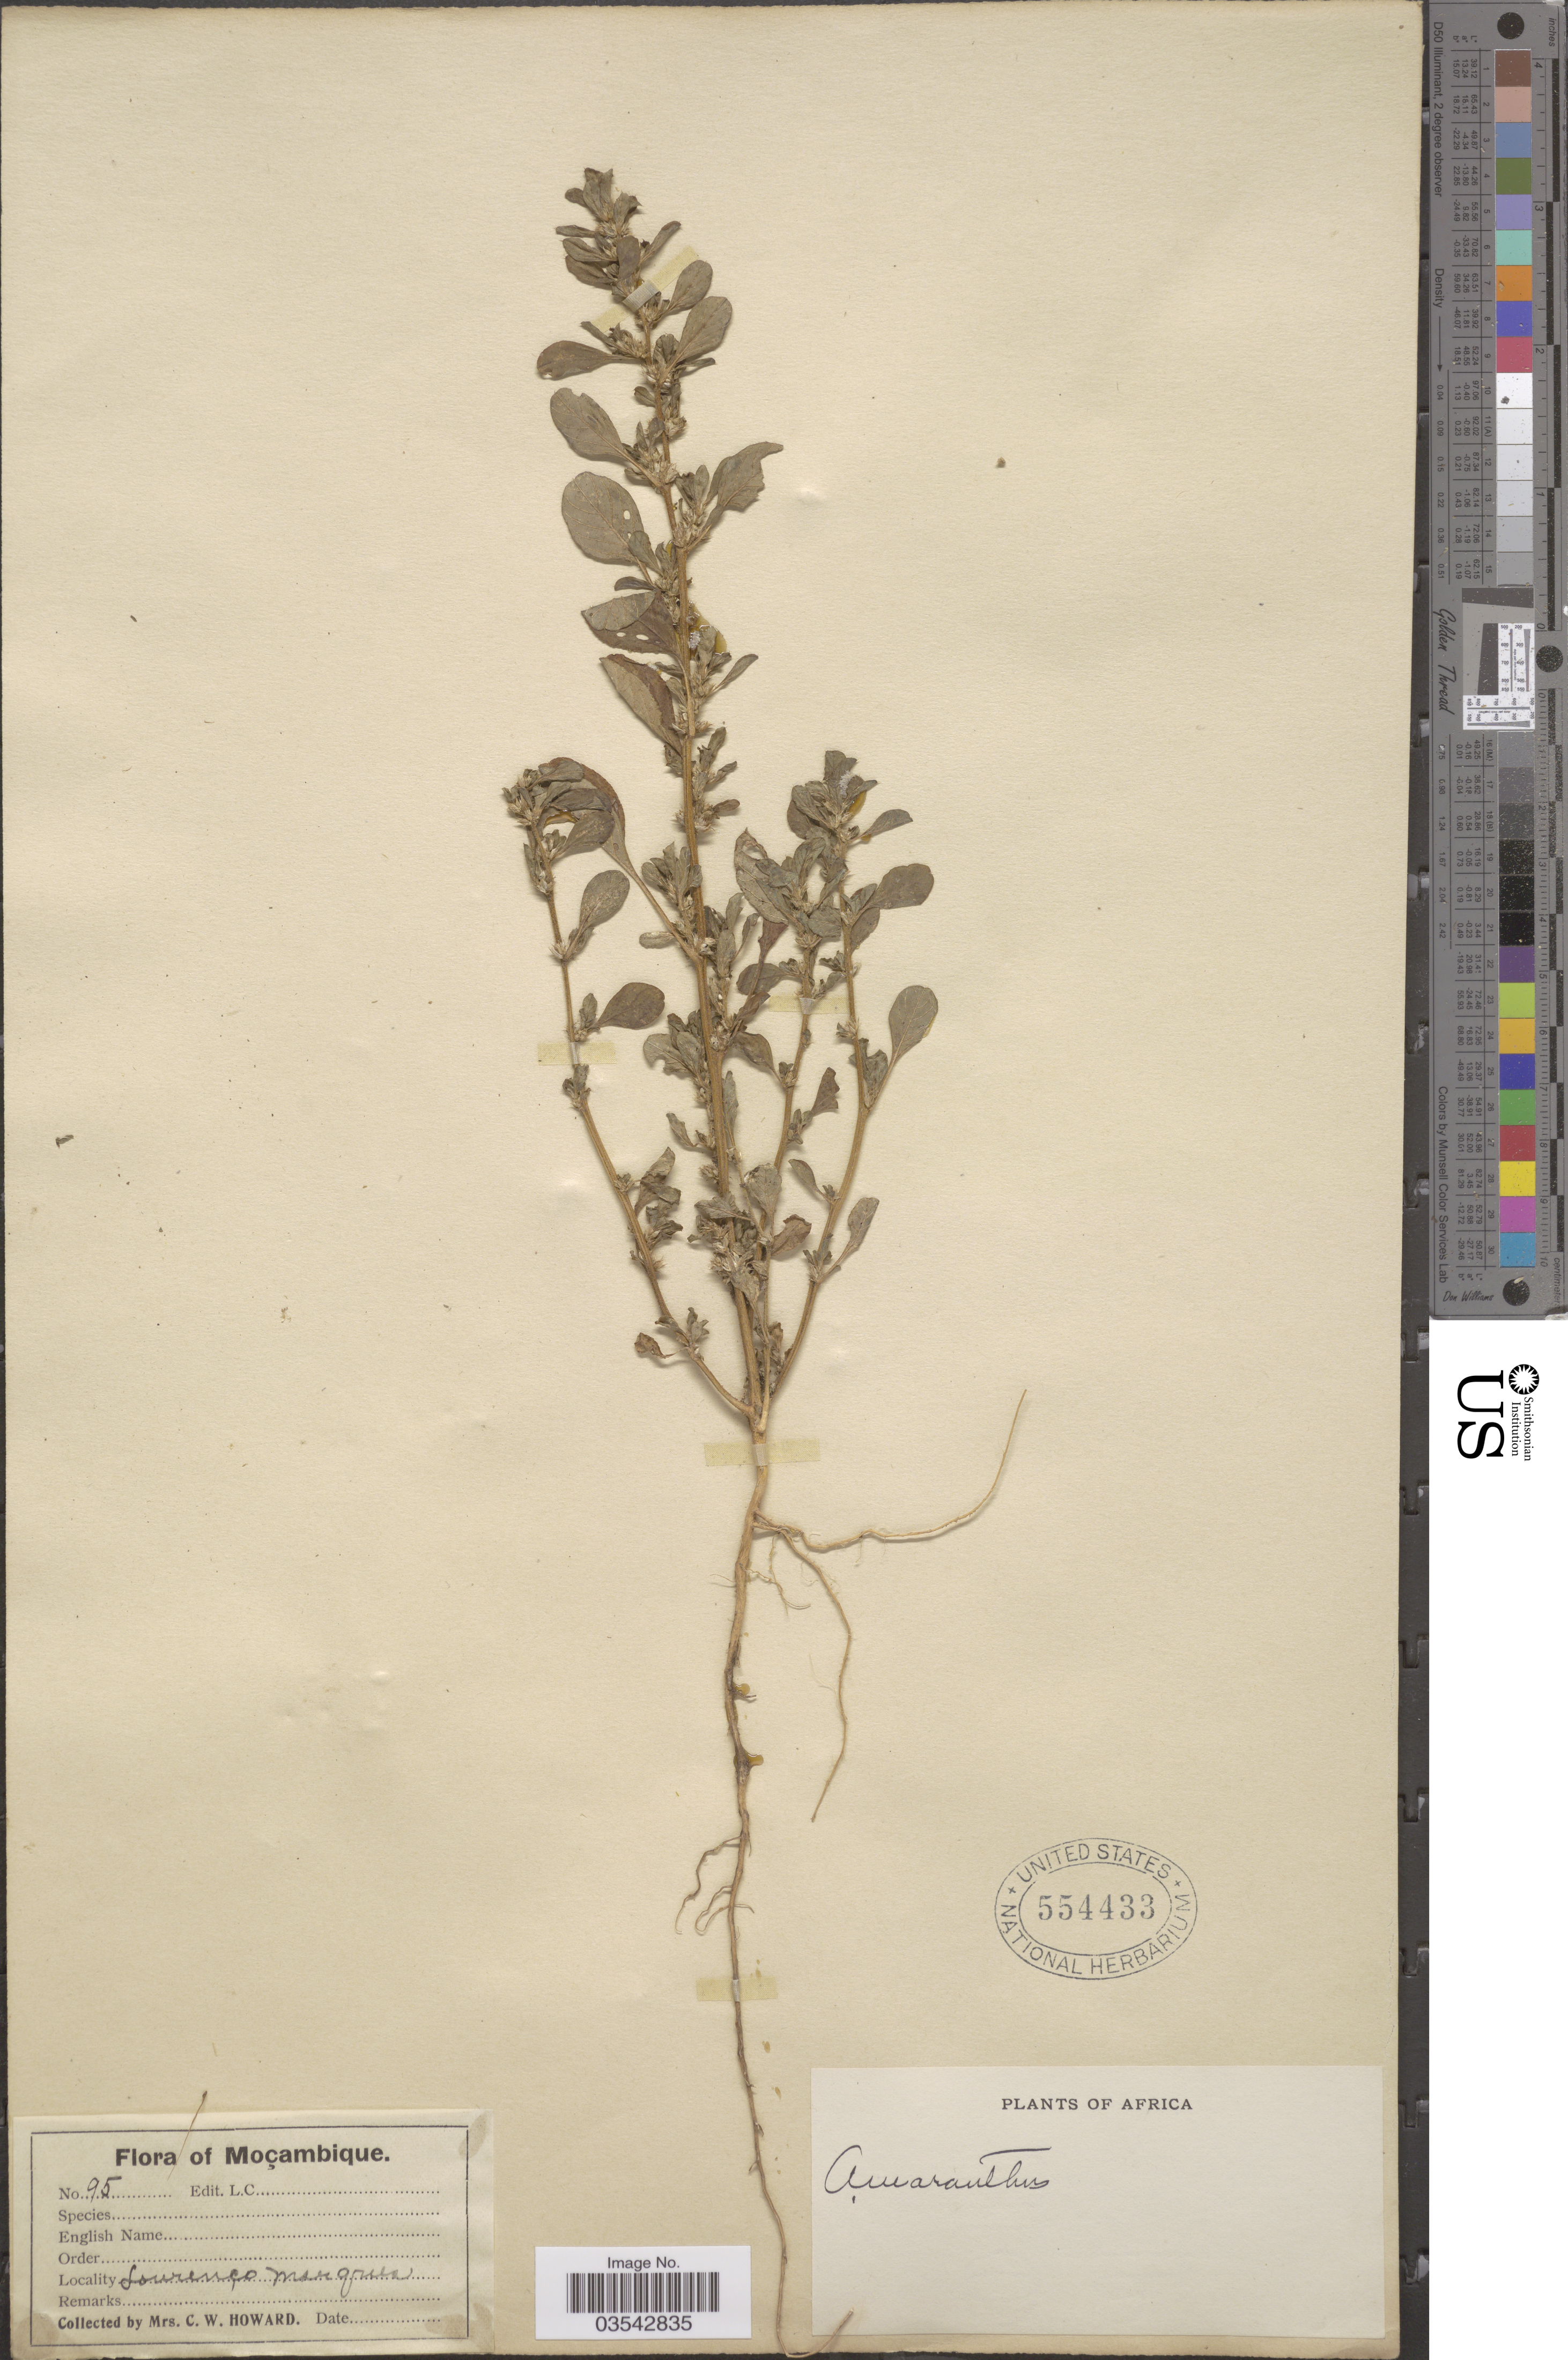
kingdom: Plantae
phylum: Tracheophyta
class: Magnoliopsida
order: Caryophyllales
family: Amaranthaceae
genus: Amaranthus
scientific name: Amaranthus sp.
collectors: C. W. Howard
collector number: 95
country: Mozambique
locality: Moçambique. Lourenço Marques.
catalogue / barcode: US 554433